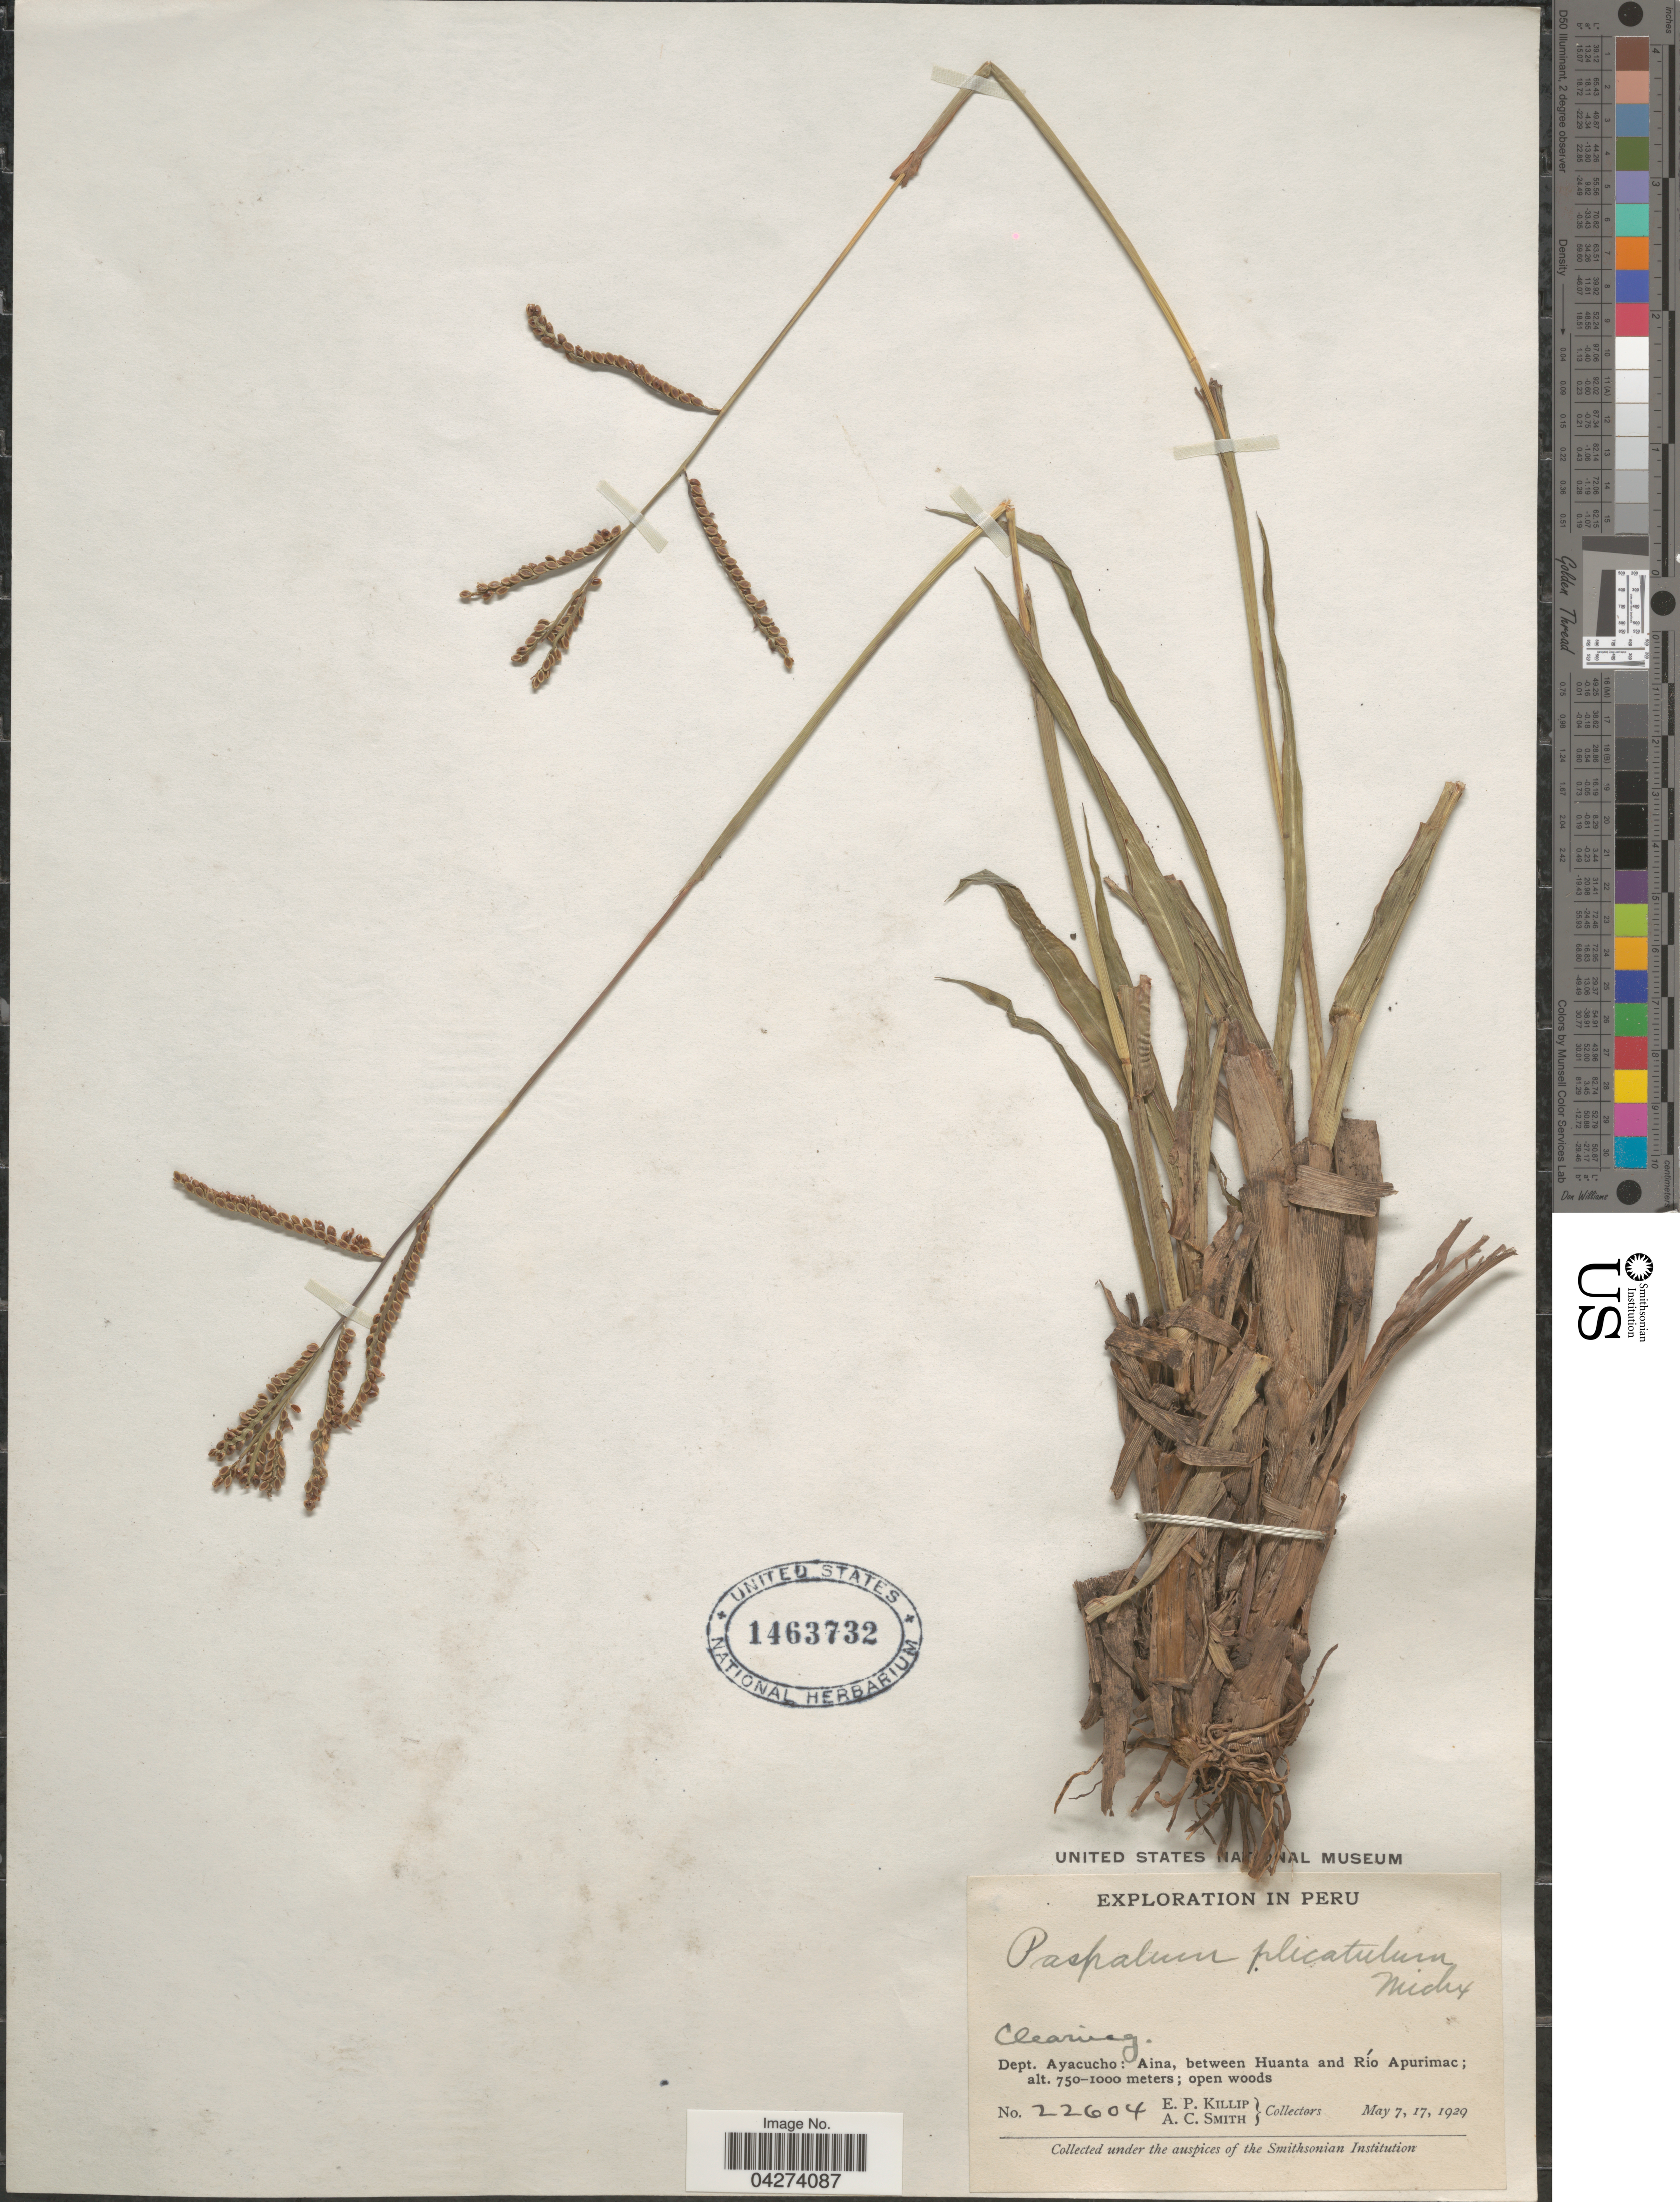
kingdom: Plantae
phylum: Tracheophyta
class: Liliopsida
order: Poales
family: Poaceae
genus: Paspalum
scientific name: Paspalum plicatulum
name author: Michx.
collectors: E. P. Killip & A. C. Smith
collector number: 22604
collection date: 1929-05-07/1929-05-17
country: Peru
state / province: Ayacucho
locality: Exploration in Peru. Dept. Ayacucho: Aina, between Huanta and Río Apurimac.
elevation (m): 750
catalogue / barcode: US 1463732